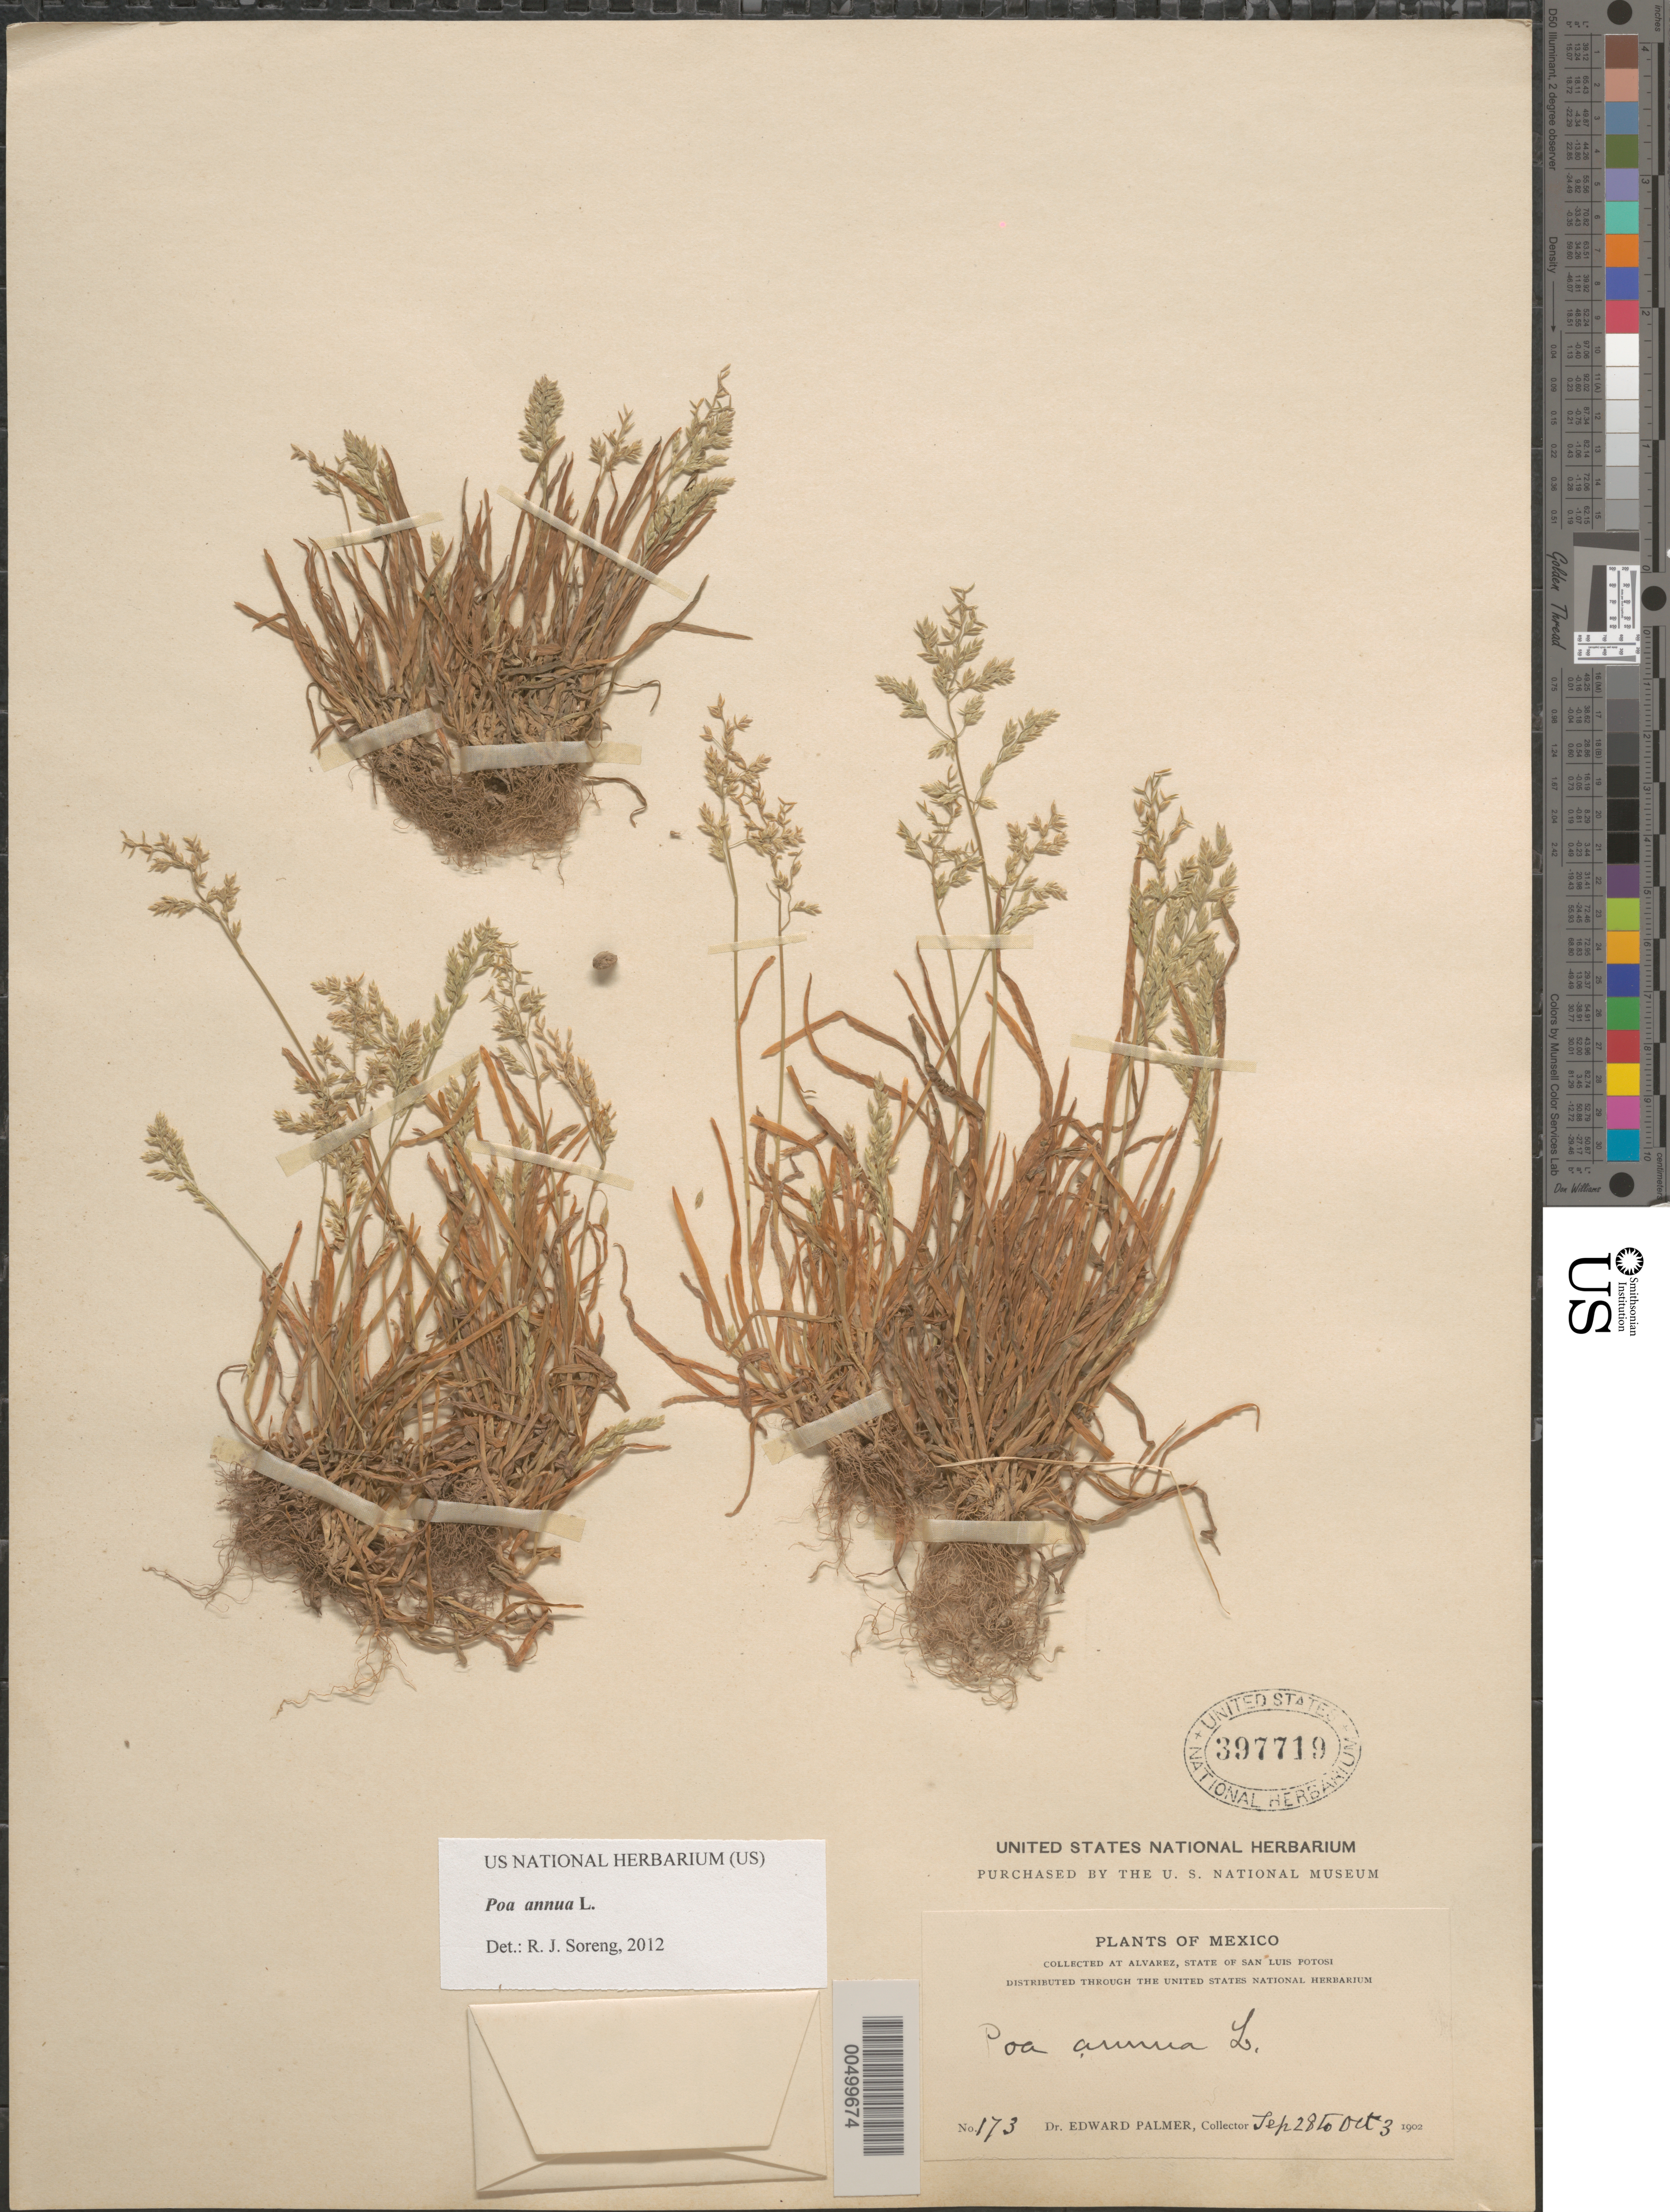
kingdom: Plantae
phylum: Tracheophyta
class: Liliopsida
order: Poales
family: Poaceae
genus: Poa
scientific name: Poa annua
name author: L.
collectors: E. Palmer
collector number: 173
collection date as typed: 28 Sep 1902 to 3 Oct 1902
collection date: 1902-09-28/1902-10-03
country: Mexico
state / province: San Luis Potosi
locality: Alvarez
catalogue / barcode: US 397719